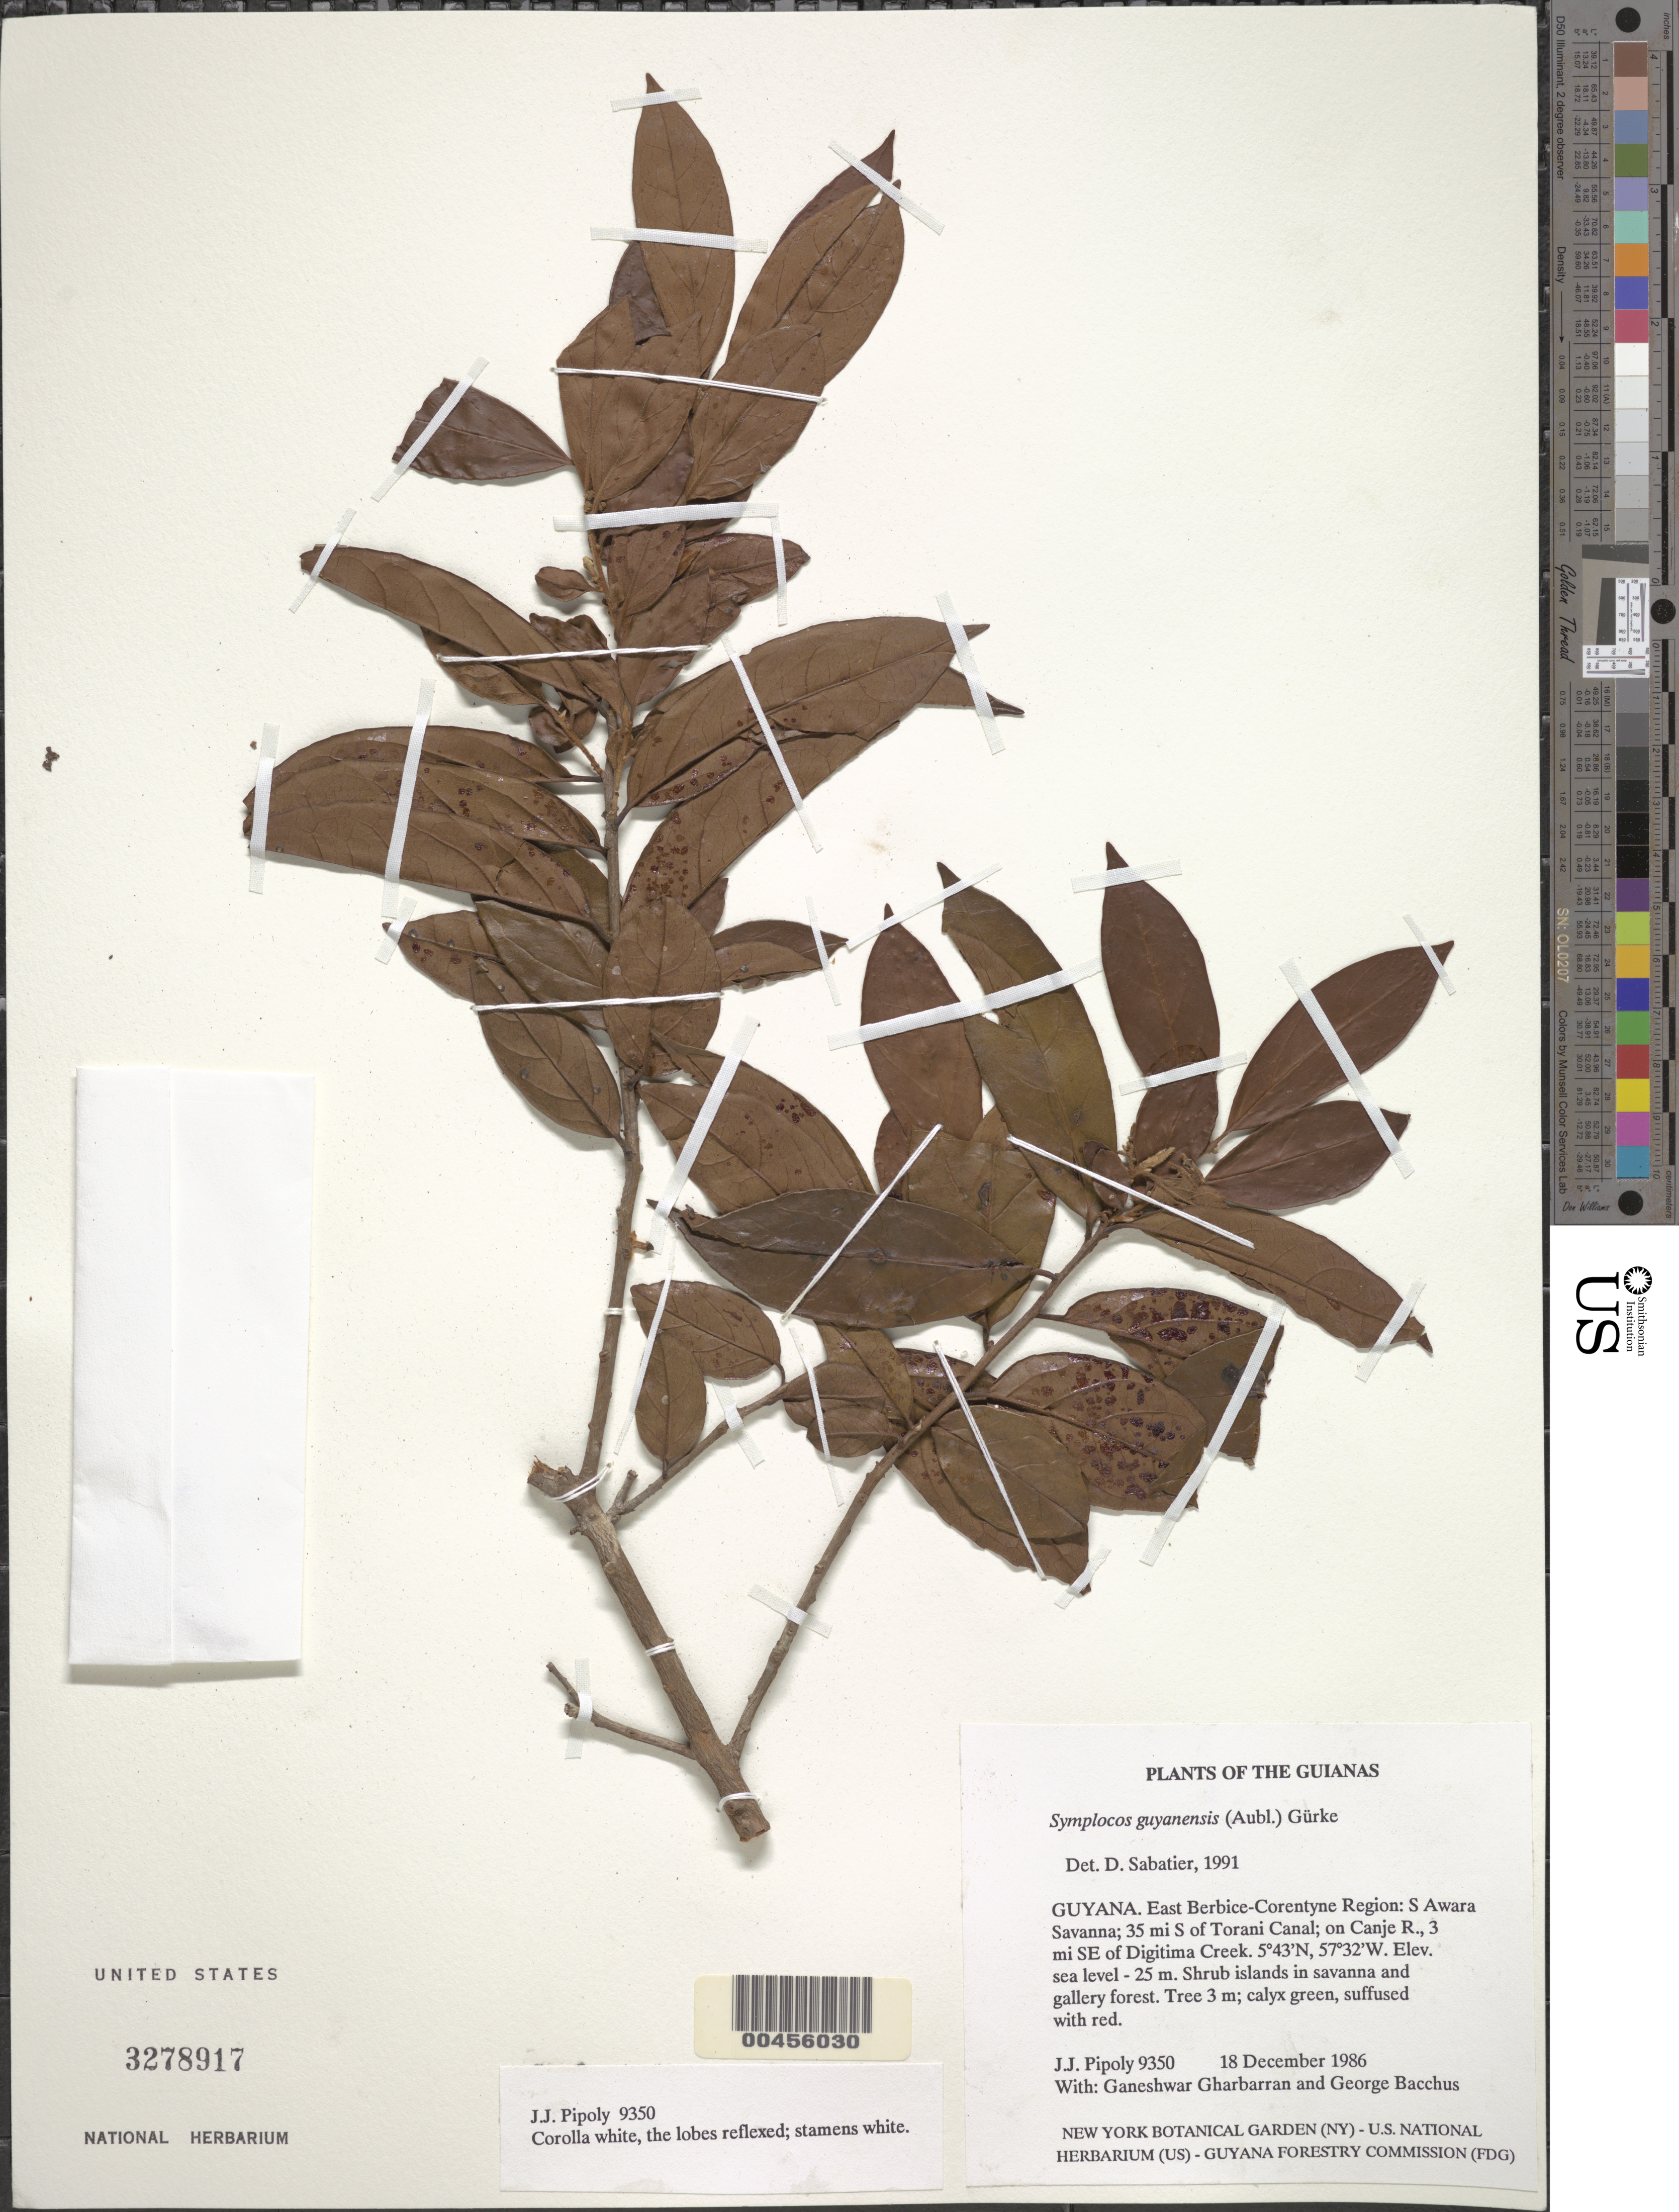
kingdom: Plantae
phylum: Tracheophyta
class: Magnoliopsida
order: Ericales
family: Symplocaceae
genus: Symplocos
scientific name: Symplocos guianensis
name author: (Aubl.) Gürke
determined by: Sabatier, D.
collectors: J. J. Pipoly, G. Gharbarran & G. Bacchus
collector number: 9350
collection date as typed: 18 December 1986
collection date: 1986-12-18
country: Guyana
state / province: E. Berbice-Corentyne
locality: S Awara Savanna; ±35 mi S of Torani Canal; on Canje R., 3 mi SE of Digitima Creek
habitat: Shrub islands in savanna and gallery forest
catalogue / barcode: US 3278917